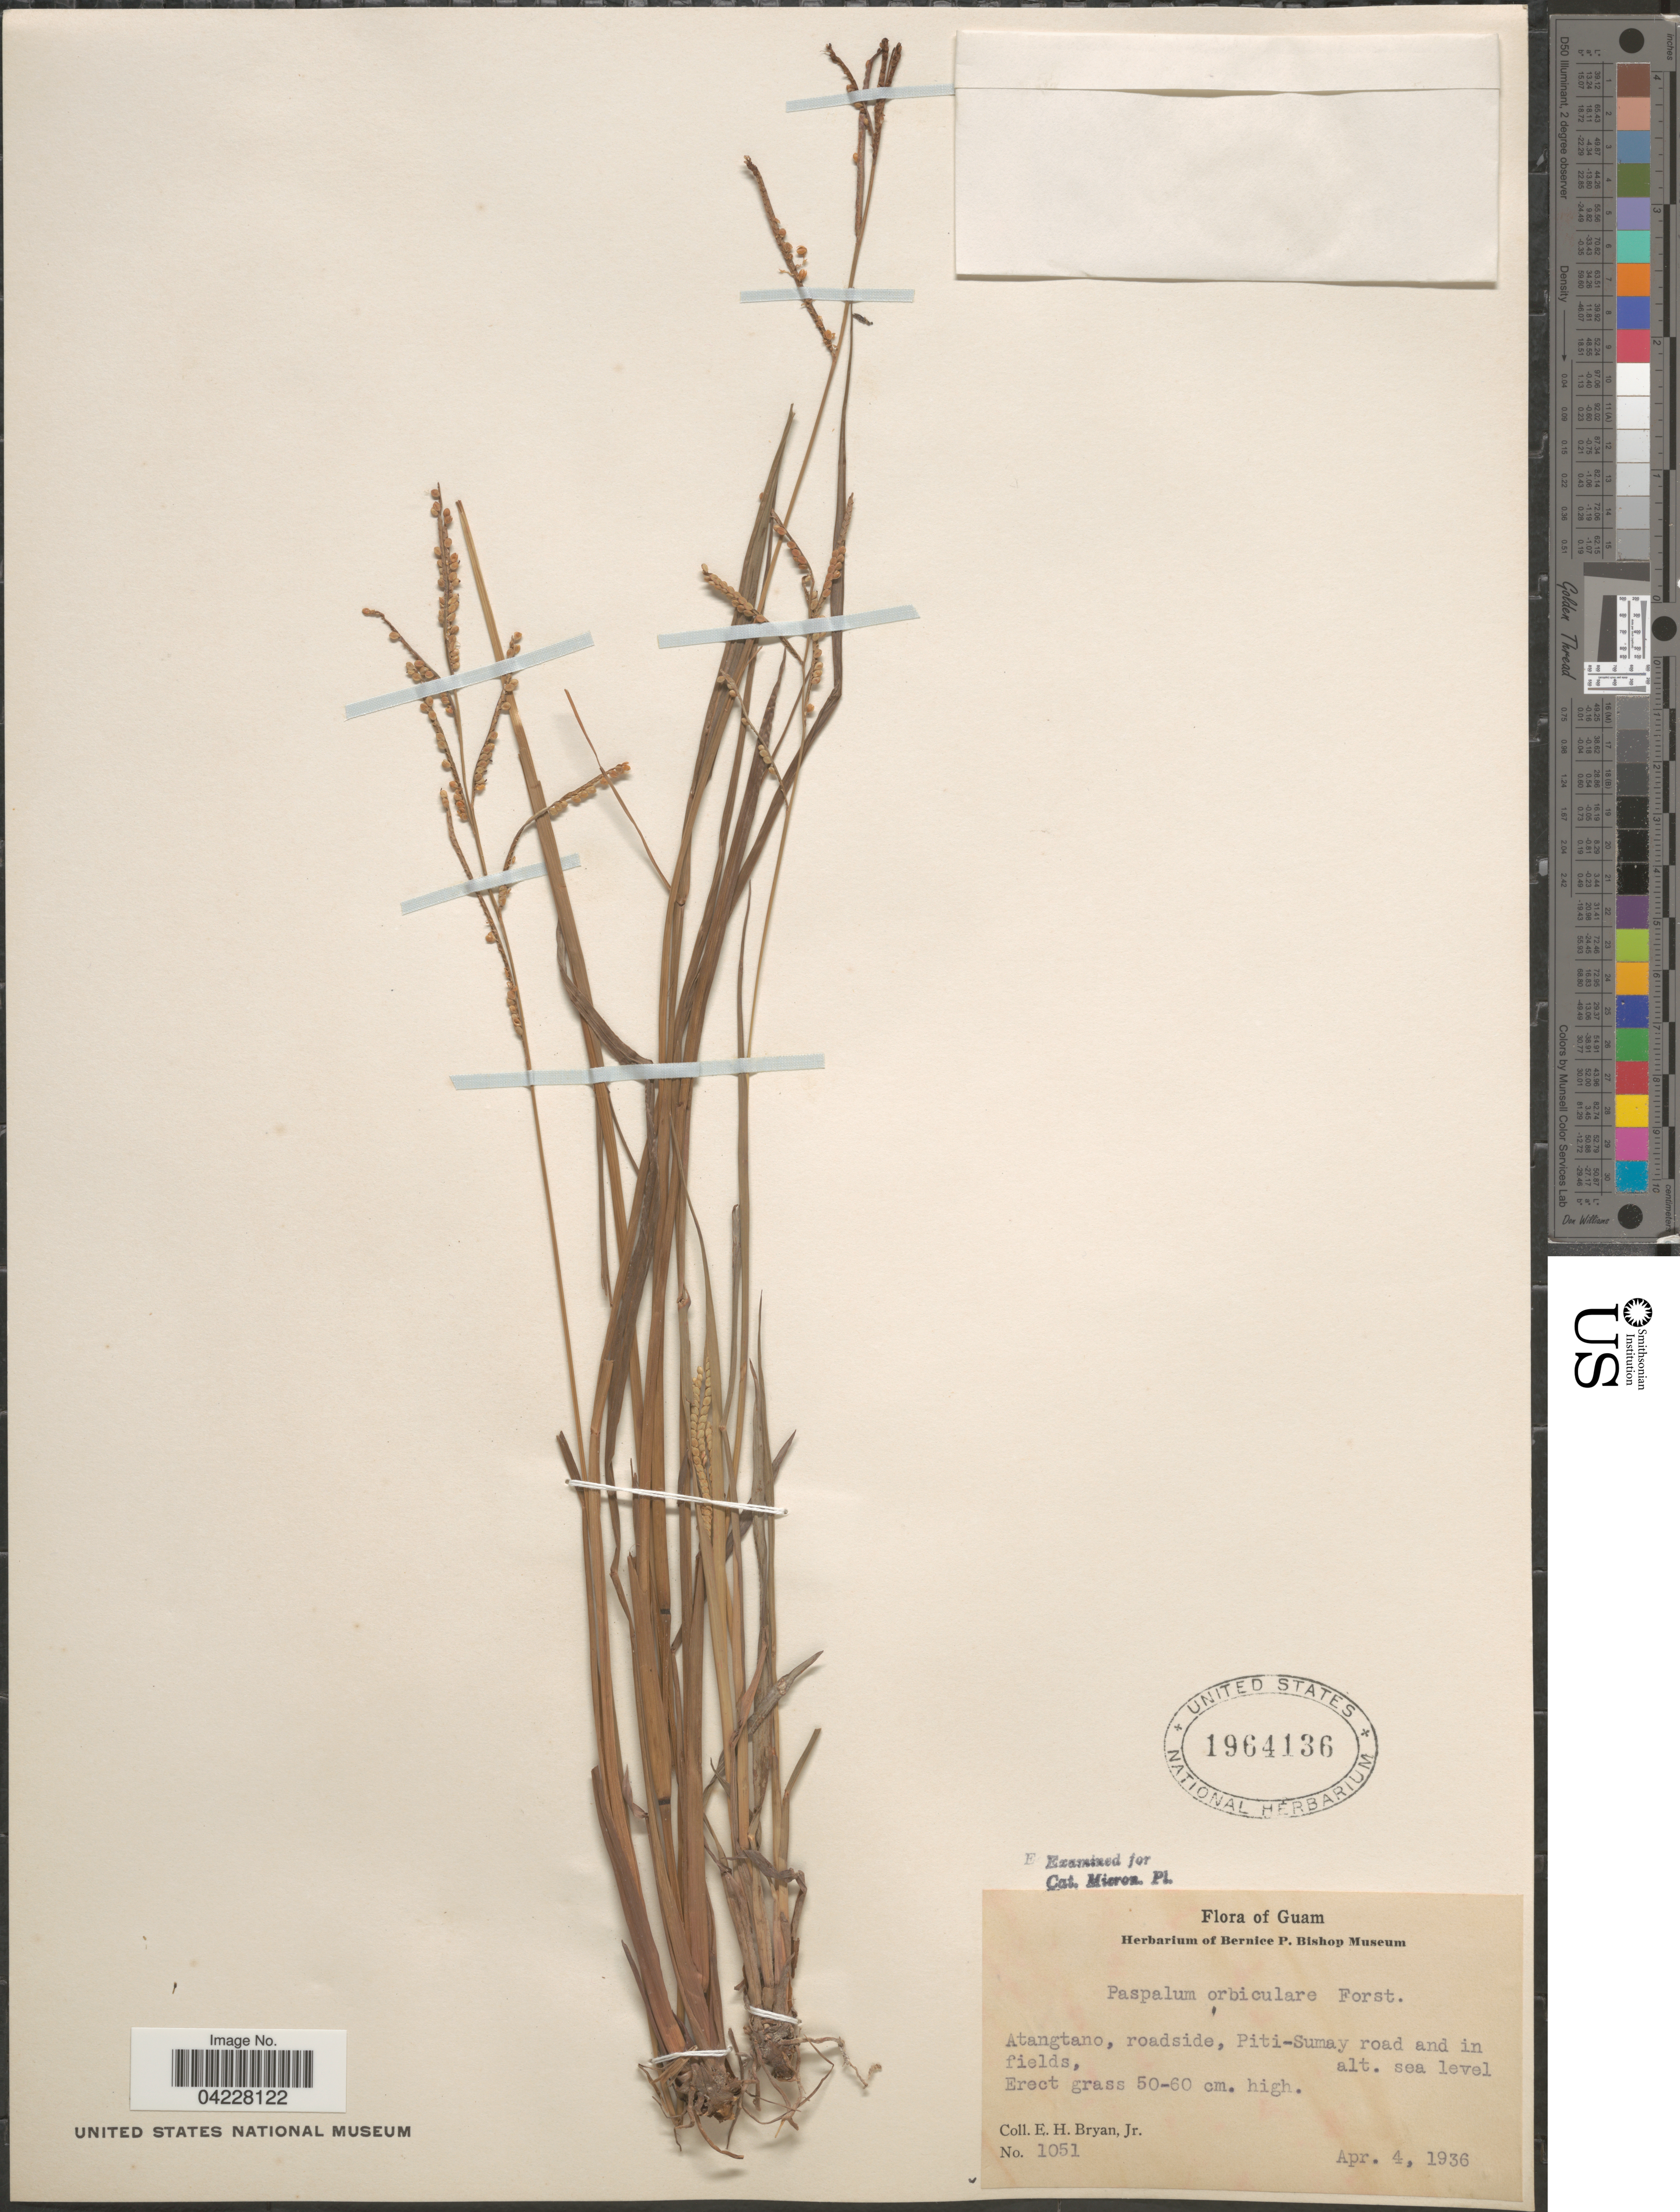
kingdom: Plantae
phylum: Tracheophyta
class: Liliopsida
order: Poales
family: Poaceae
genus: Paspalum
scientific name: Paspalum orbiculare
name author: G. Forst.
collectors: E. Bryan Jr.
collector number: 1051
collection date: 1936-04-04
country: Guam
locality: Atangtano, roadside, Piti-Sumay road and in fields.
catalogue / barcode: US 1964136